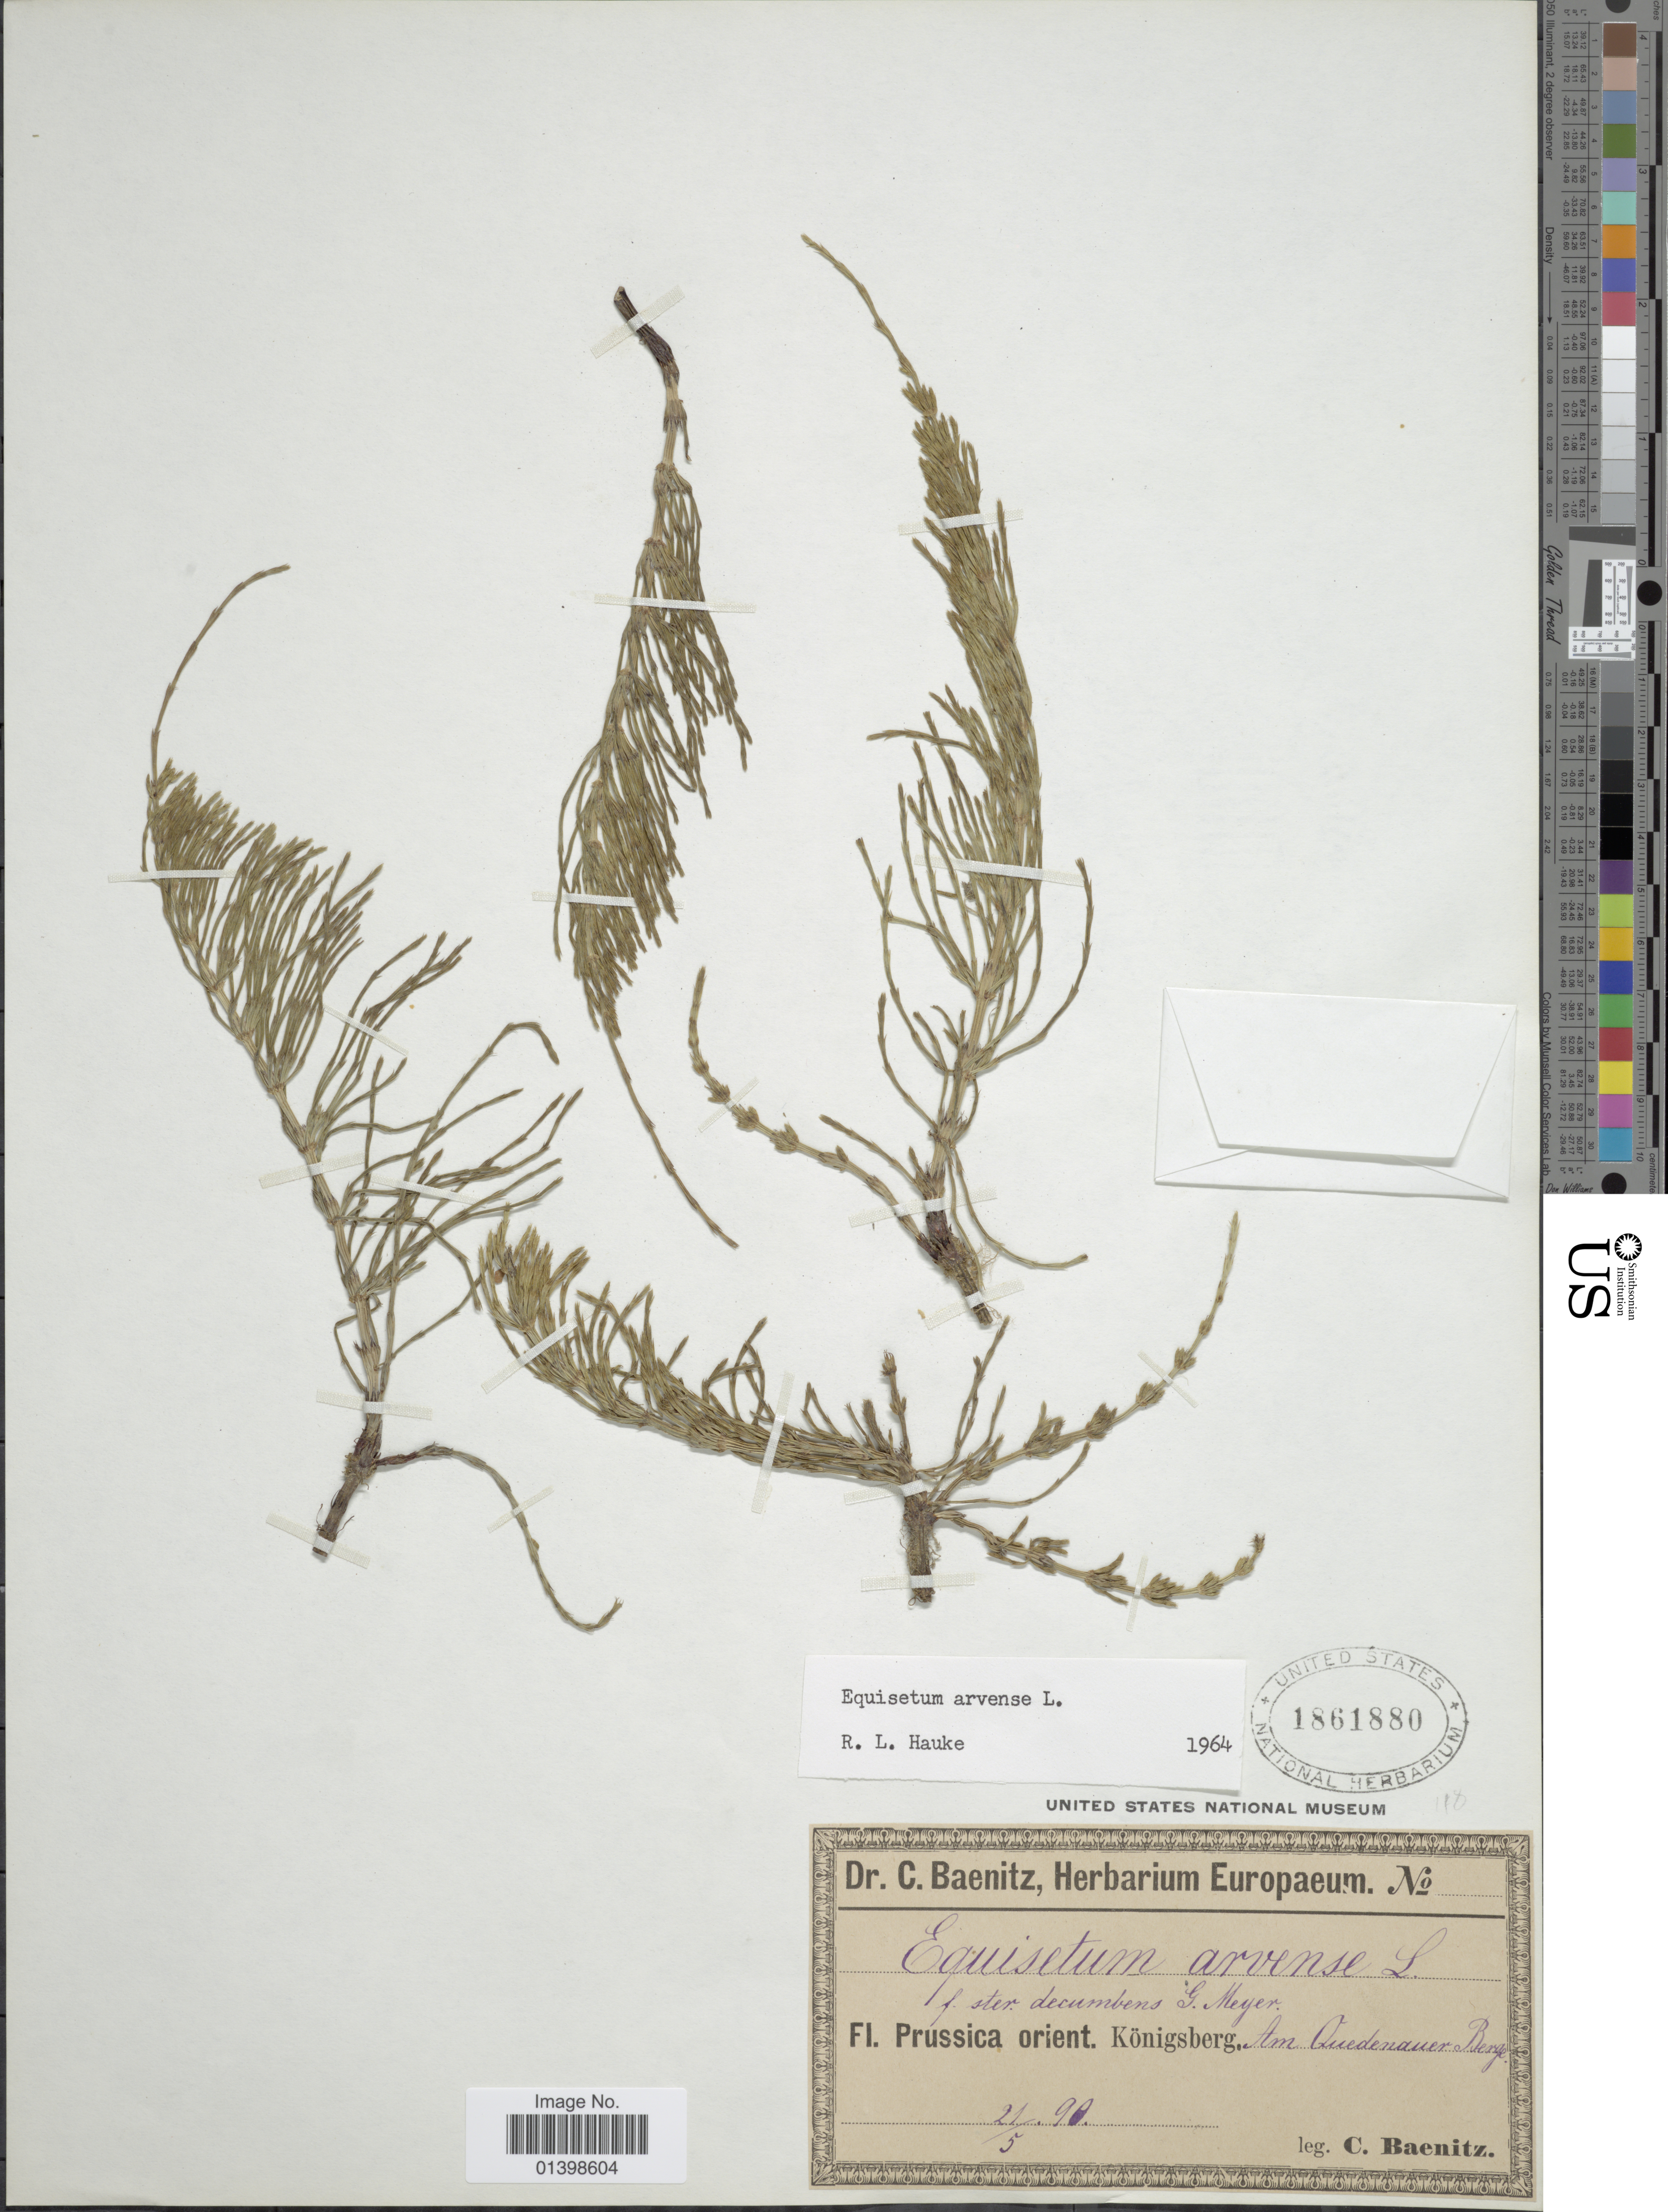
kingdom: Plantae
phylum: Tracheophyta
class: Polypodiopsida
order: Equisetales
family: Equisetaceae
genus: Equisetum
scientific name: Equisetum arvense var. decumbens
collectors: C. G. Baenitz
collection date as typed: Transcribed d/m/y: 21/5/90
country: Russian Federation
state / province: Kaliningrad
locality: Fl. Prussica orient. Königsberg, Am Quedenauer Berg (Severnaya Gora)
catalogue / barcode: US 1861880